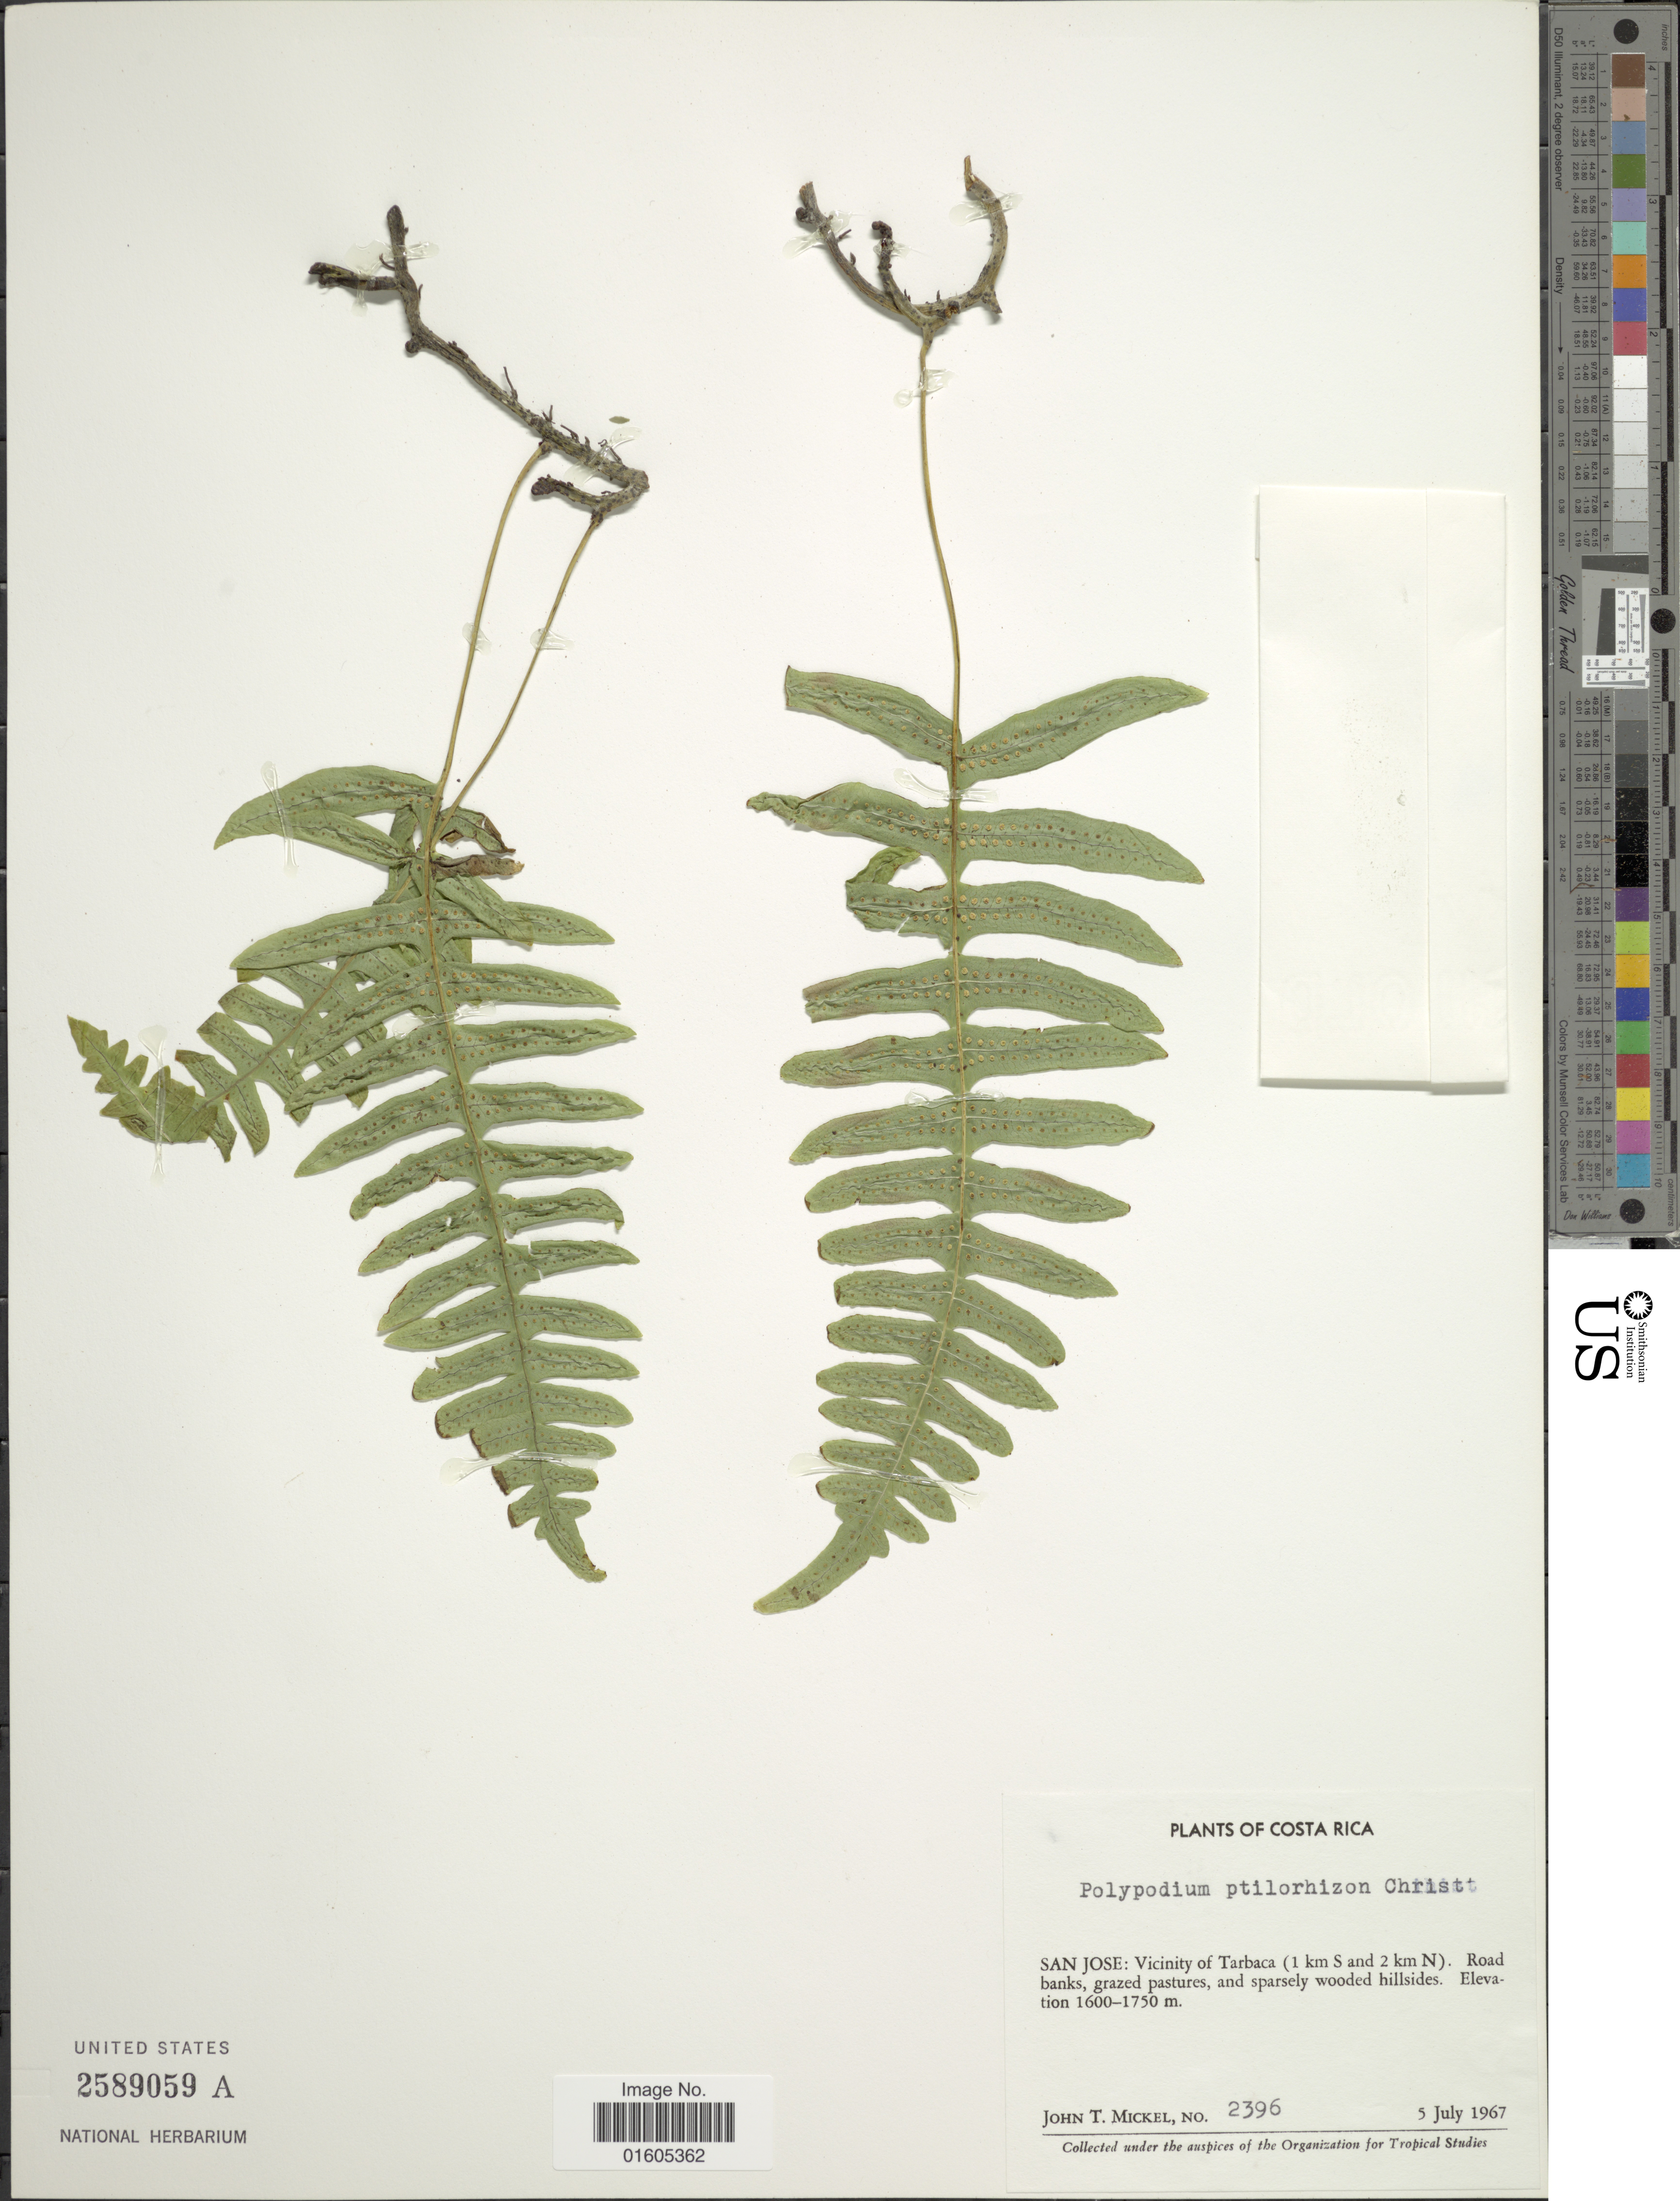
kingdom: Plantae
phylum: Tracheophyta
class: Polypodiopsida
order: Polypodiales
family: Polypodiaceae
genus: Serpocaulon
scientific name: Serpocaulon ptilorhizon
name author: (Christ) A.R. Sm.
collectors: J. T. Mickel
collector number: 2396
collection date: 1967-07-05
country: Costa Rica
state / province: San José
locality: Vicinity of Tarbaca (1 km S and 2 km N).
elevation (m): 1600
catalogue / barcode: US 2589059A